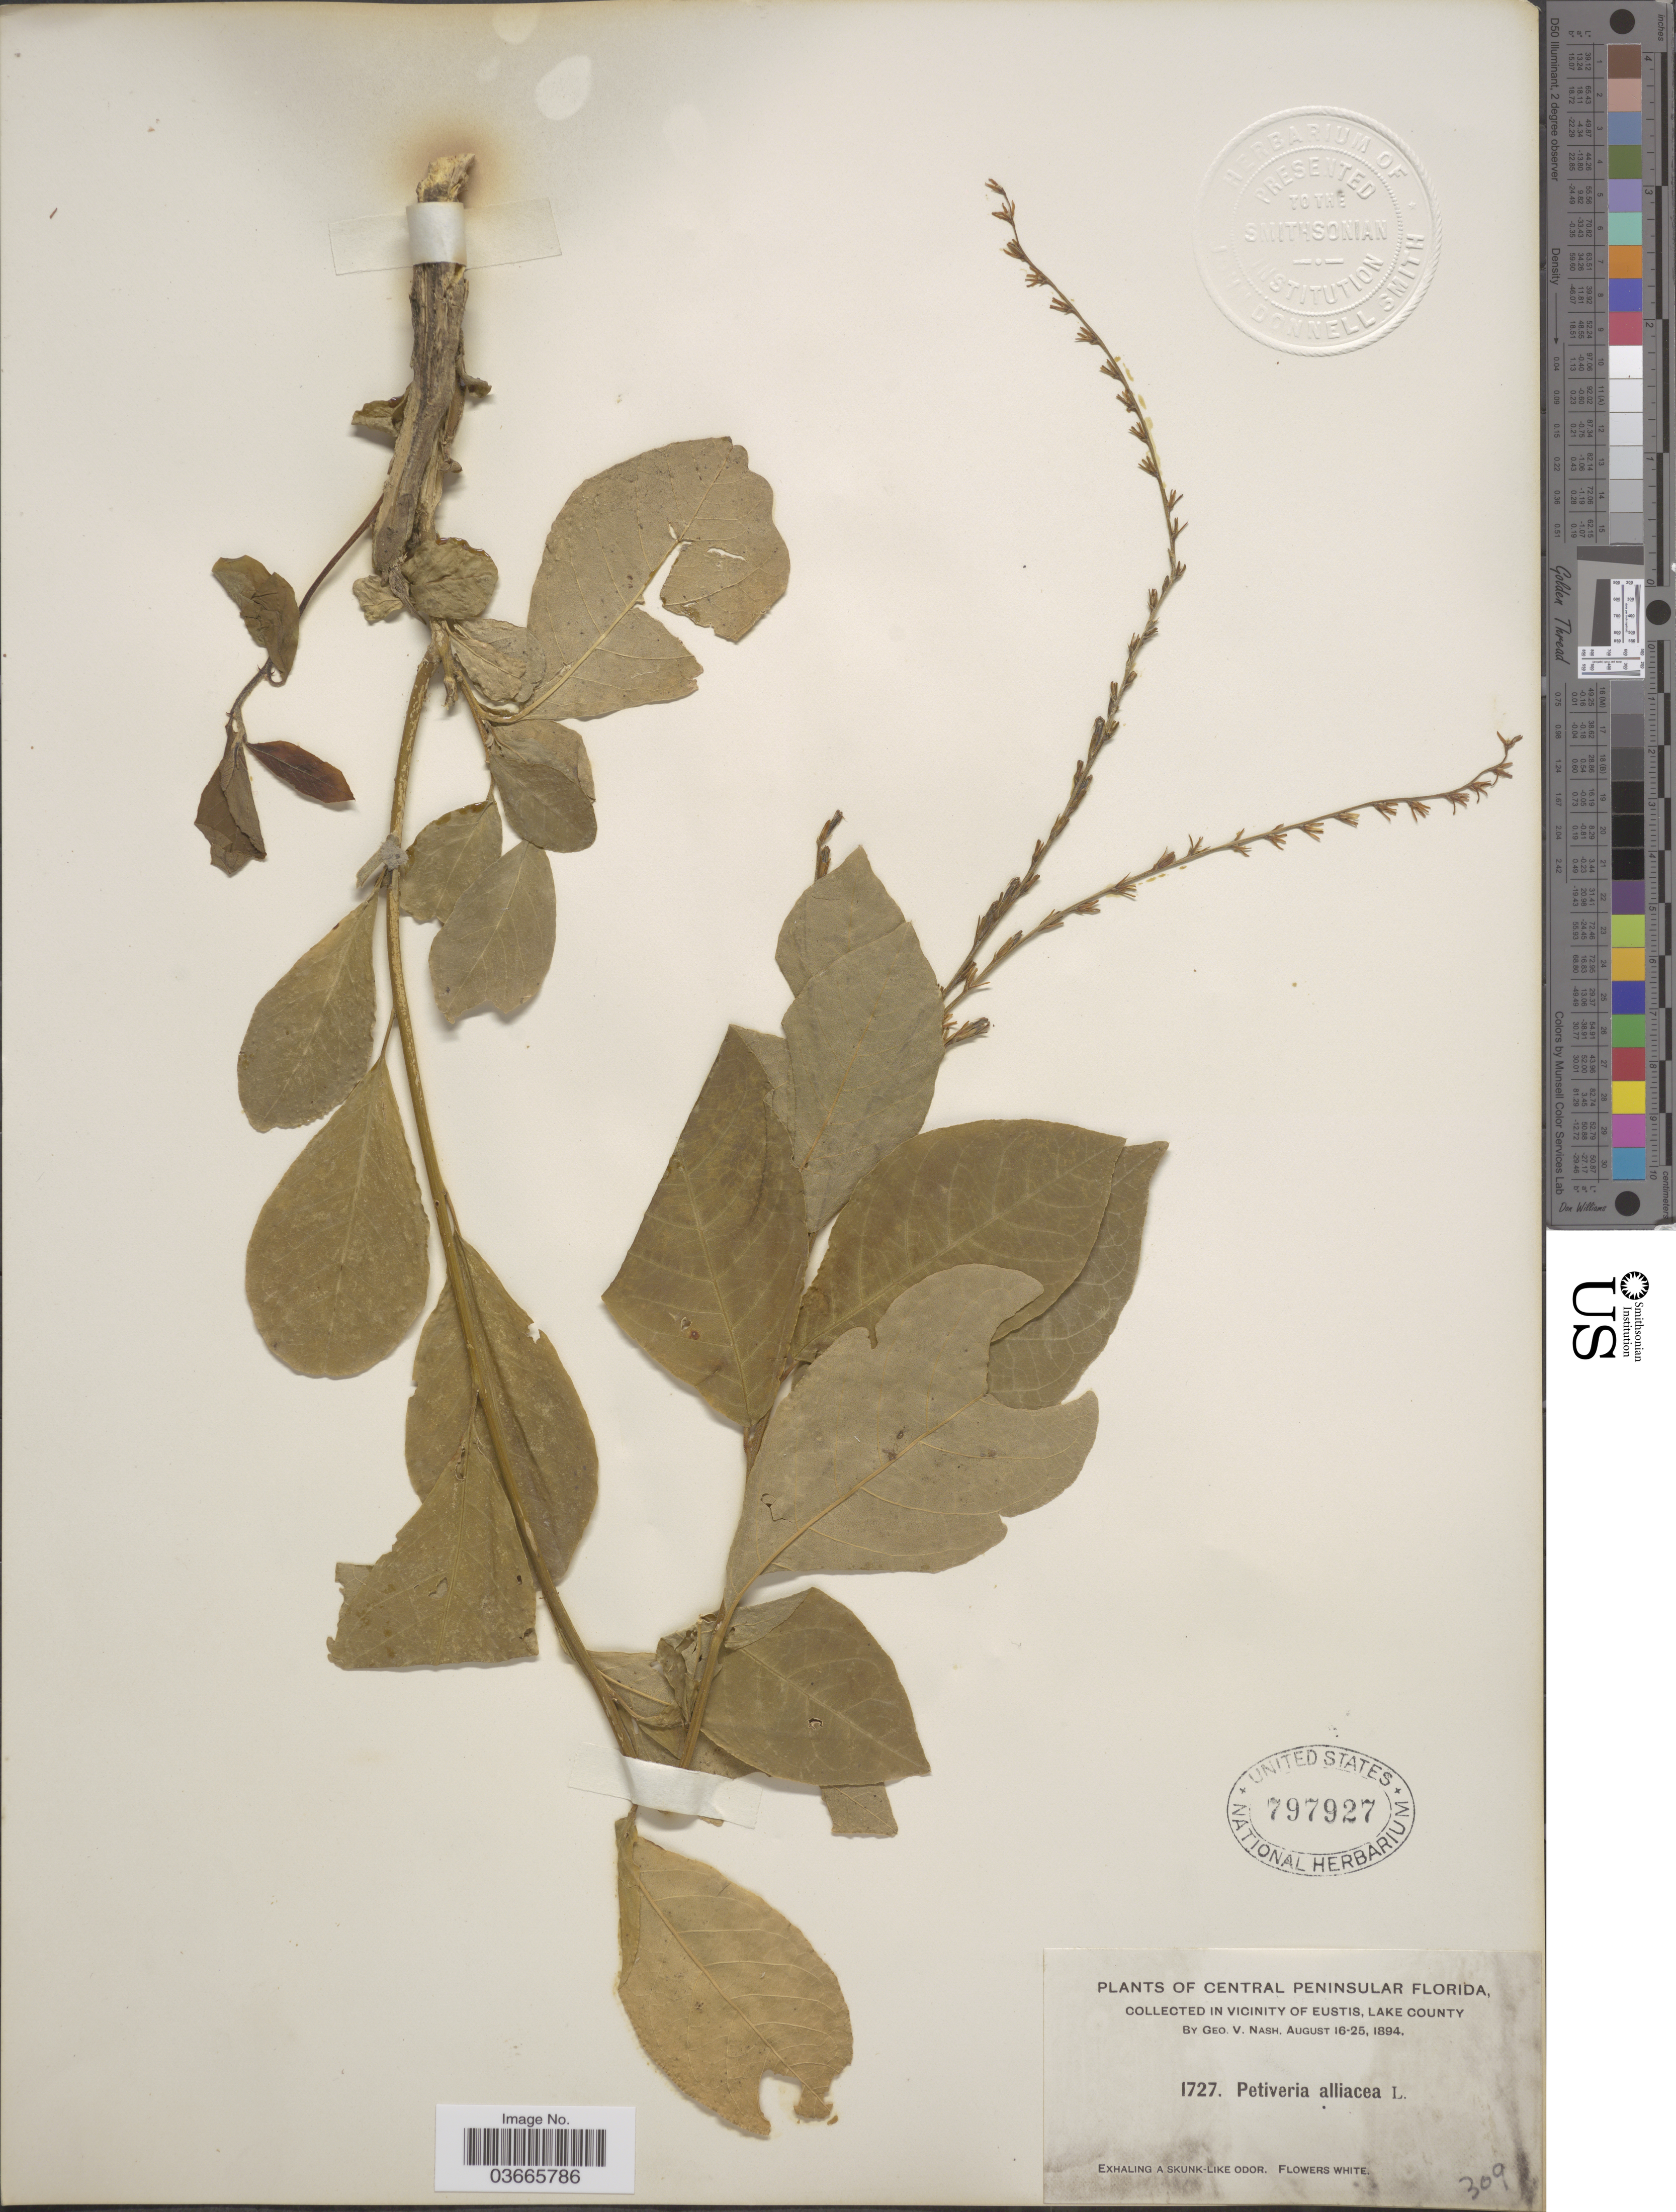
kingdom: Plantae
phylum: Tracheophyta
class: Magnoliopsida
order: Caryophyllales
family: Phytolaccaceae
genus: Petiveria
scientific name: Petiveria alliacea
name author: L.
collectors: G. V. Nash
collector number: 1727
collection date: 1894-08-16/1894-08-25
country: United States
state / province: Florida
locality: Central Peninsular Florida. In Vicinity of Eustis, Lake County.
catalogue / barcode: US 797927